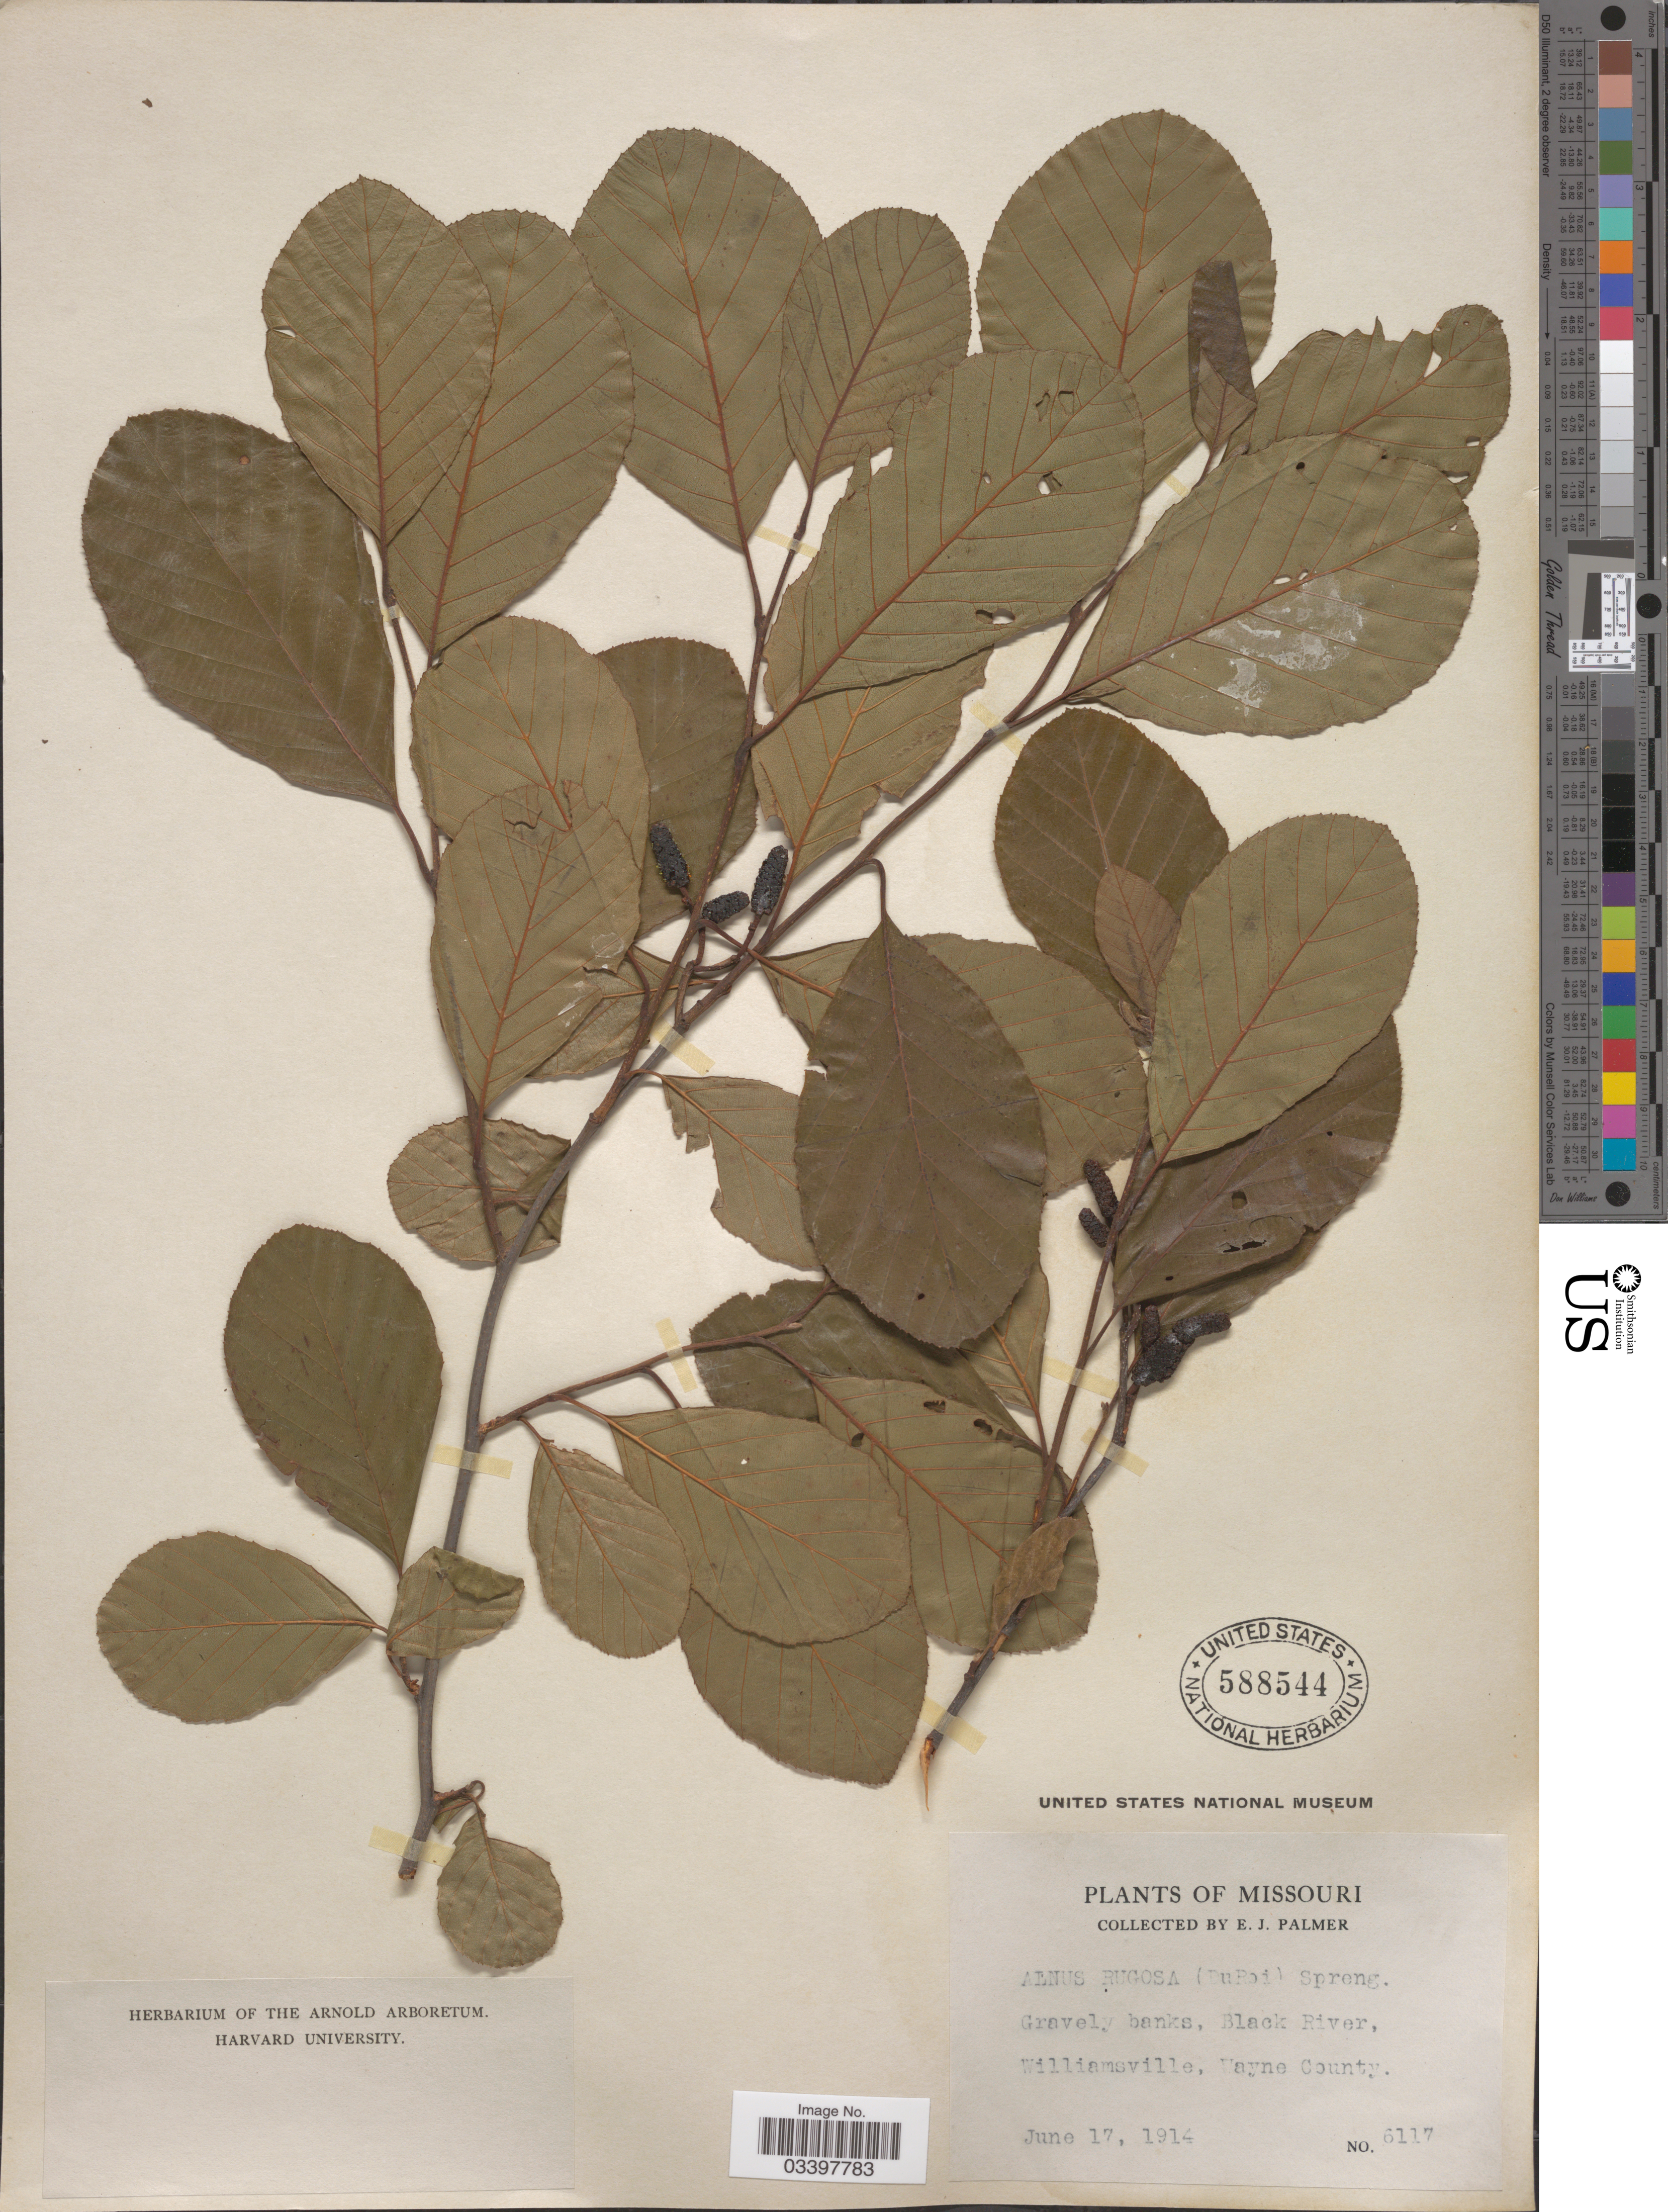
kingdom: Plantae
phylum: Tracheophyta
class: Magnoliopsida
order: Fagales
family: Betulaceae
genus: Alnus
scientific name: Alnus incana subsp. rugosa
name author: (Du Roi) R.T. Clausen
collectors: E. J. Palmer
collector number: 6117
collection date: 1914-06-17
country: United States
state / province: Missouri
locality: Gravely banks, Black River, Williamsville, Wayne County.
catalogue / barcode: US 588544